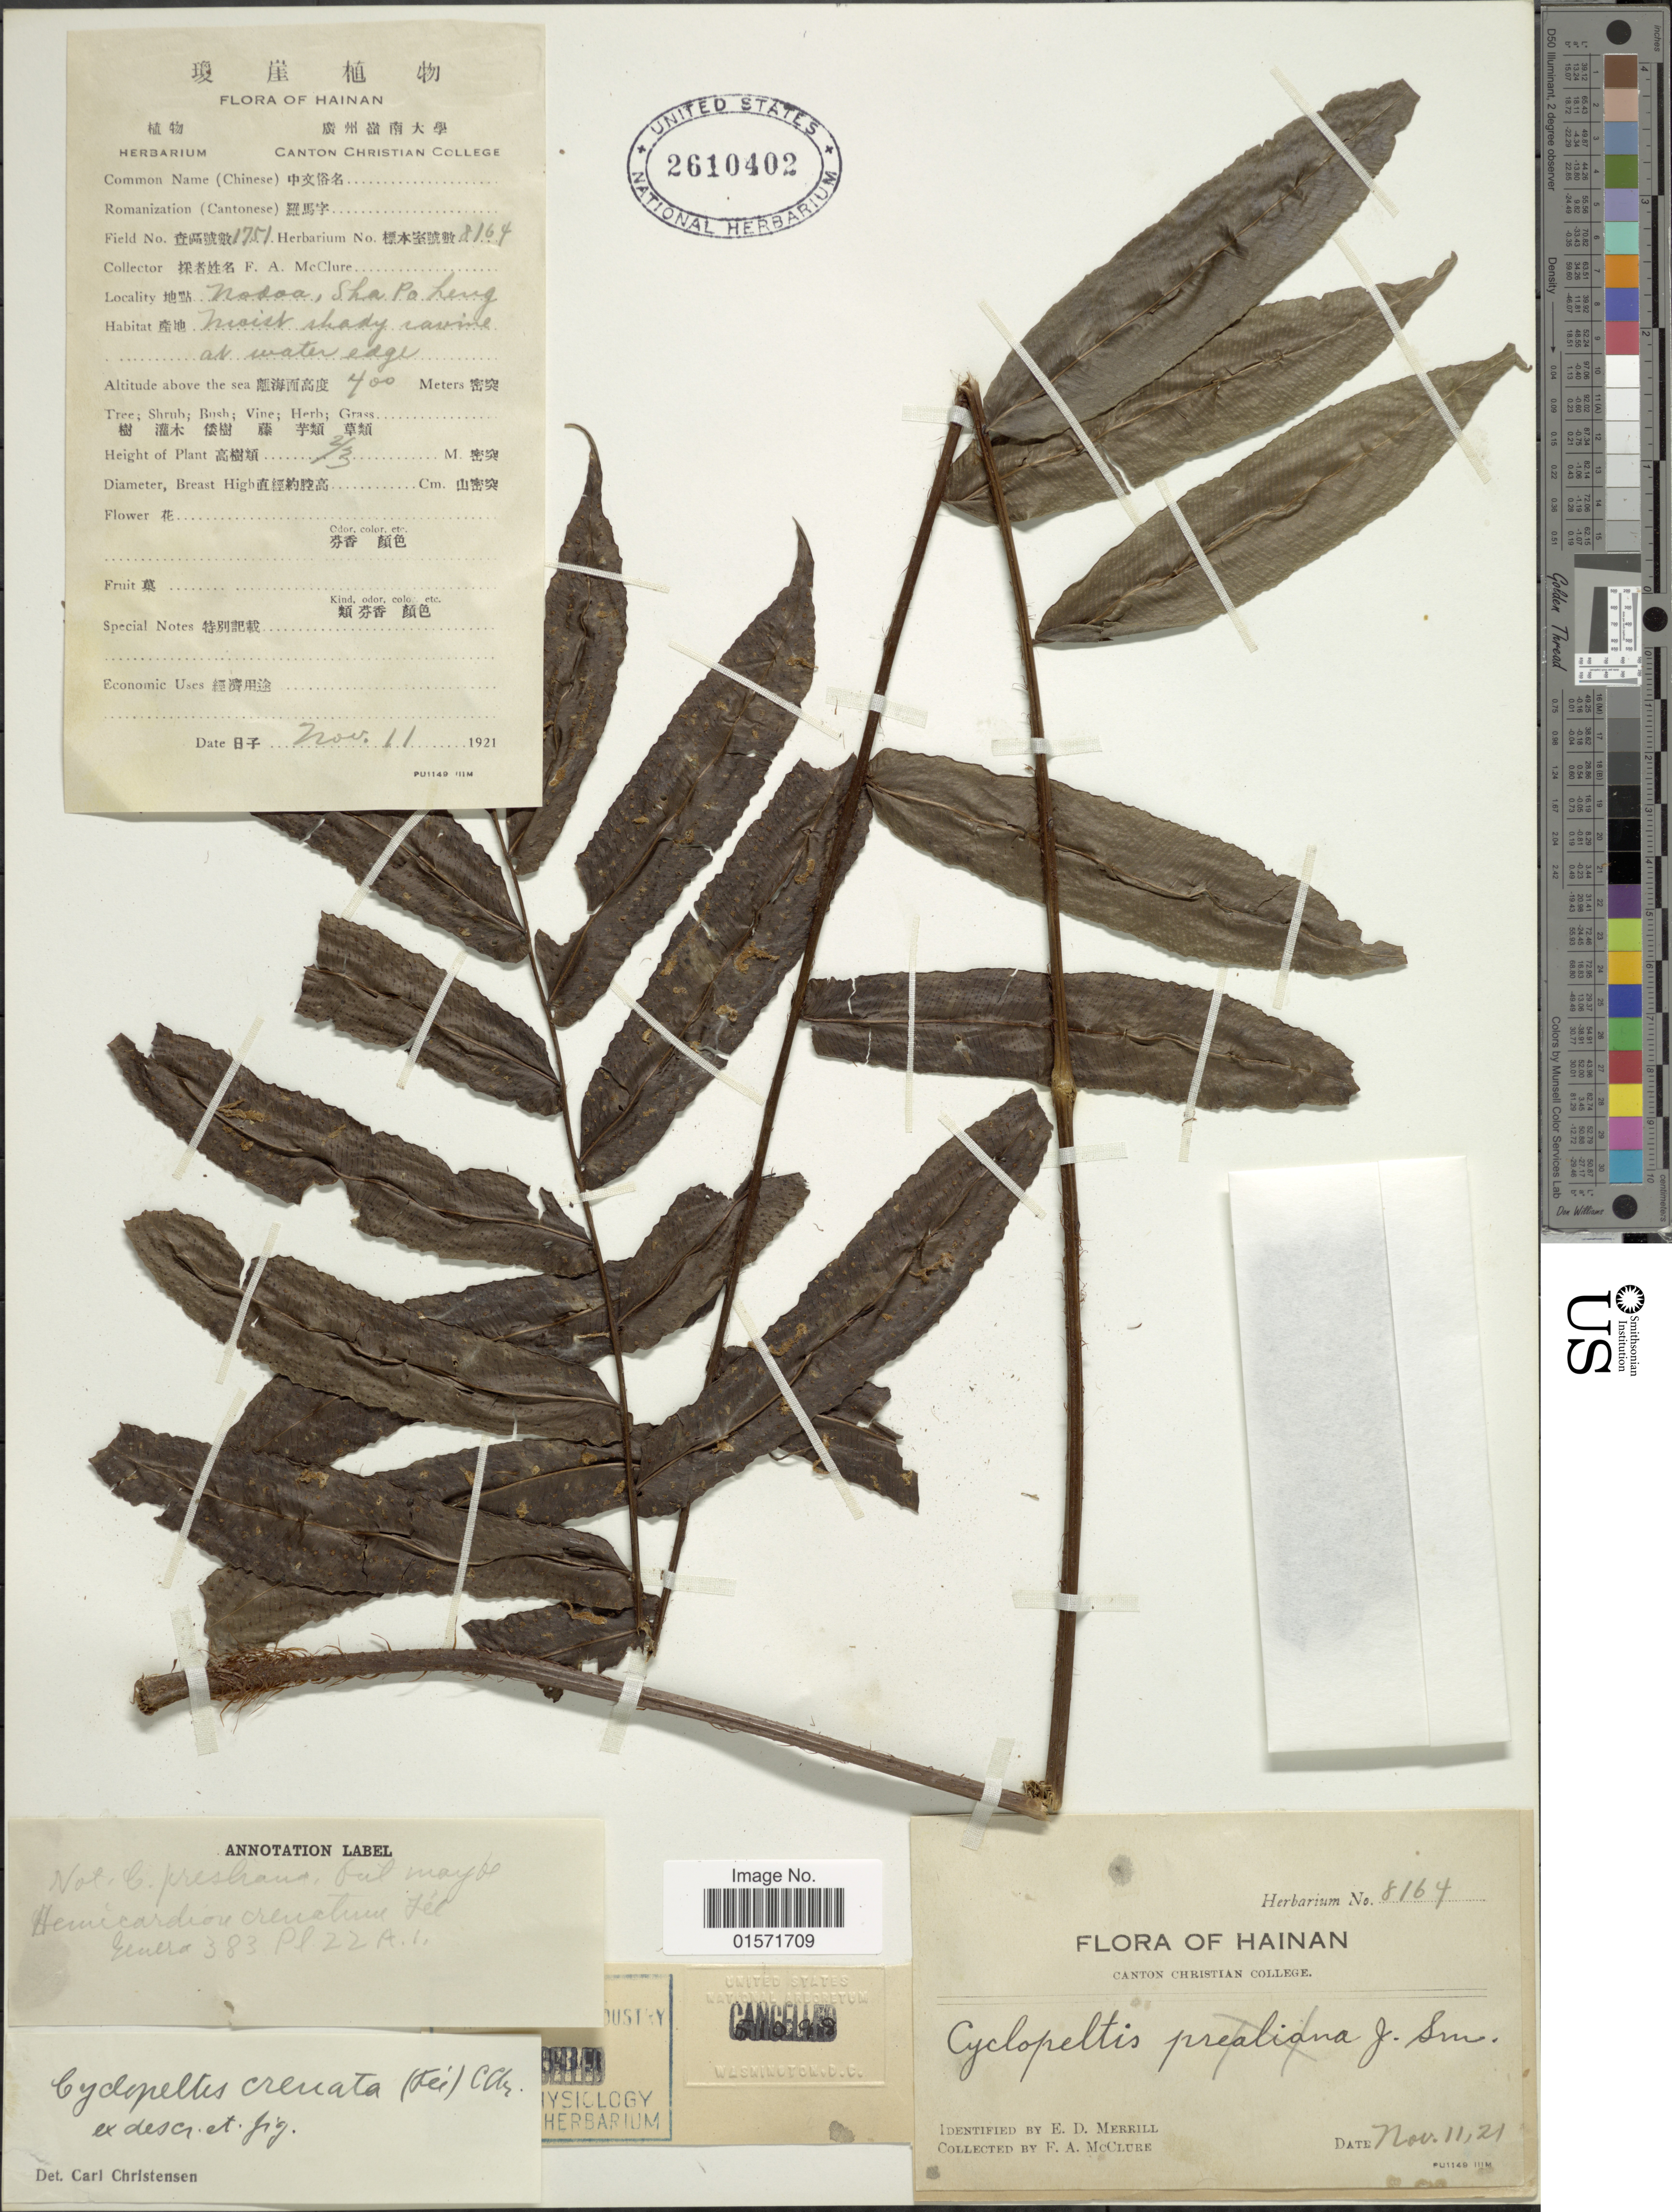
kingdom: Plantae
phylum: Tracheophyta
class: Polypodiopsida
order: Polypodiales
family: Lomariopsidaceae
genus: Cyclopeltis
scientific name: Cyclopeltis crenata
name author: (Fée) C. Chr.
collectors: F. A. McClure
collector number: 8164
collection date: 1921-11-11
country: China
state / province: Hainan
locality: Nodoa, Sha Po Heng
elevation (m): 400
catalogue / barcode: US 2610402